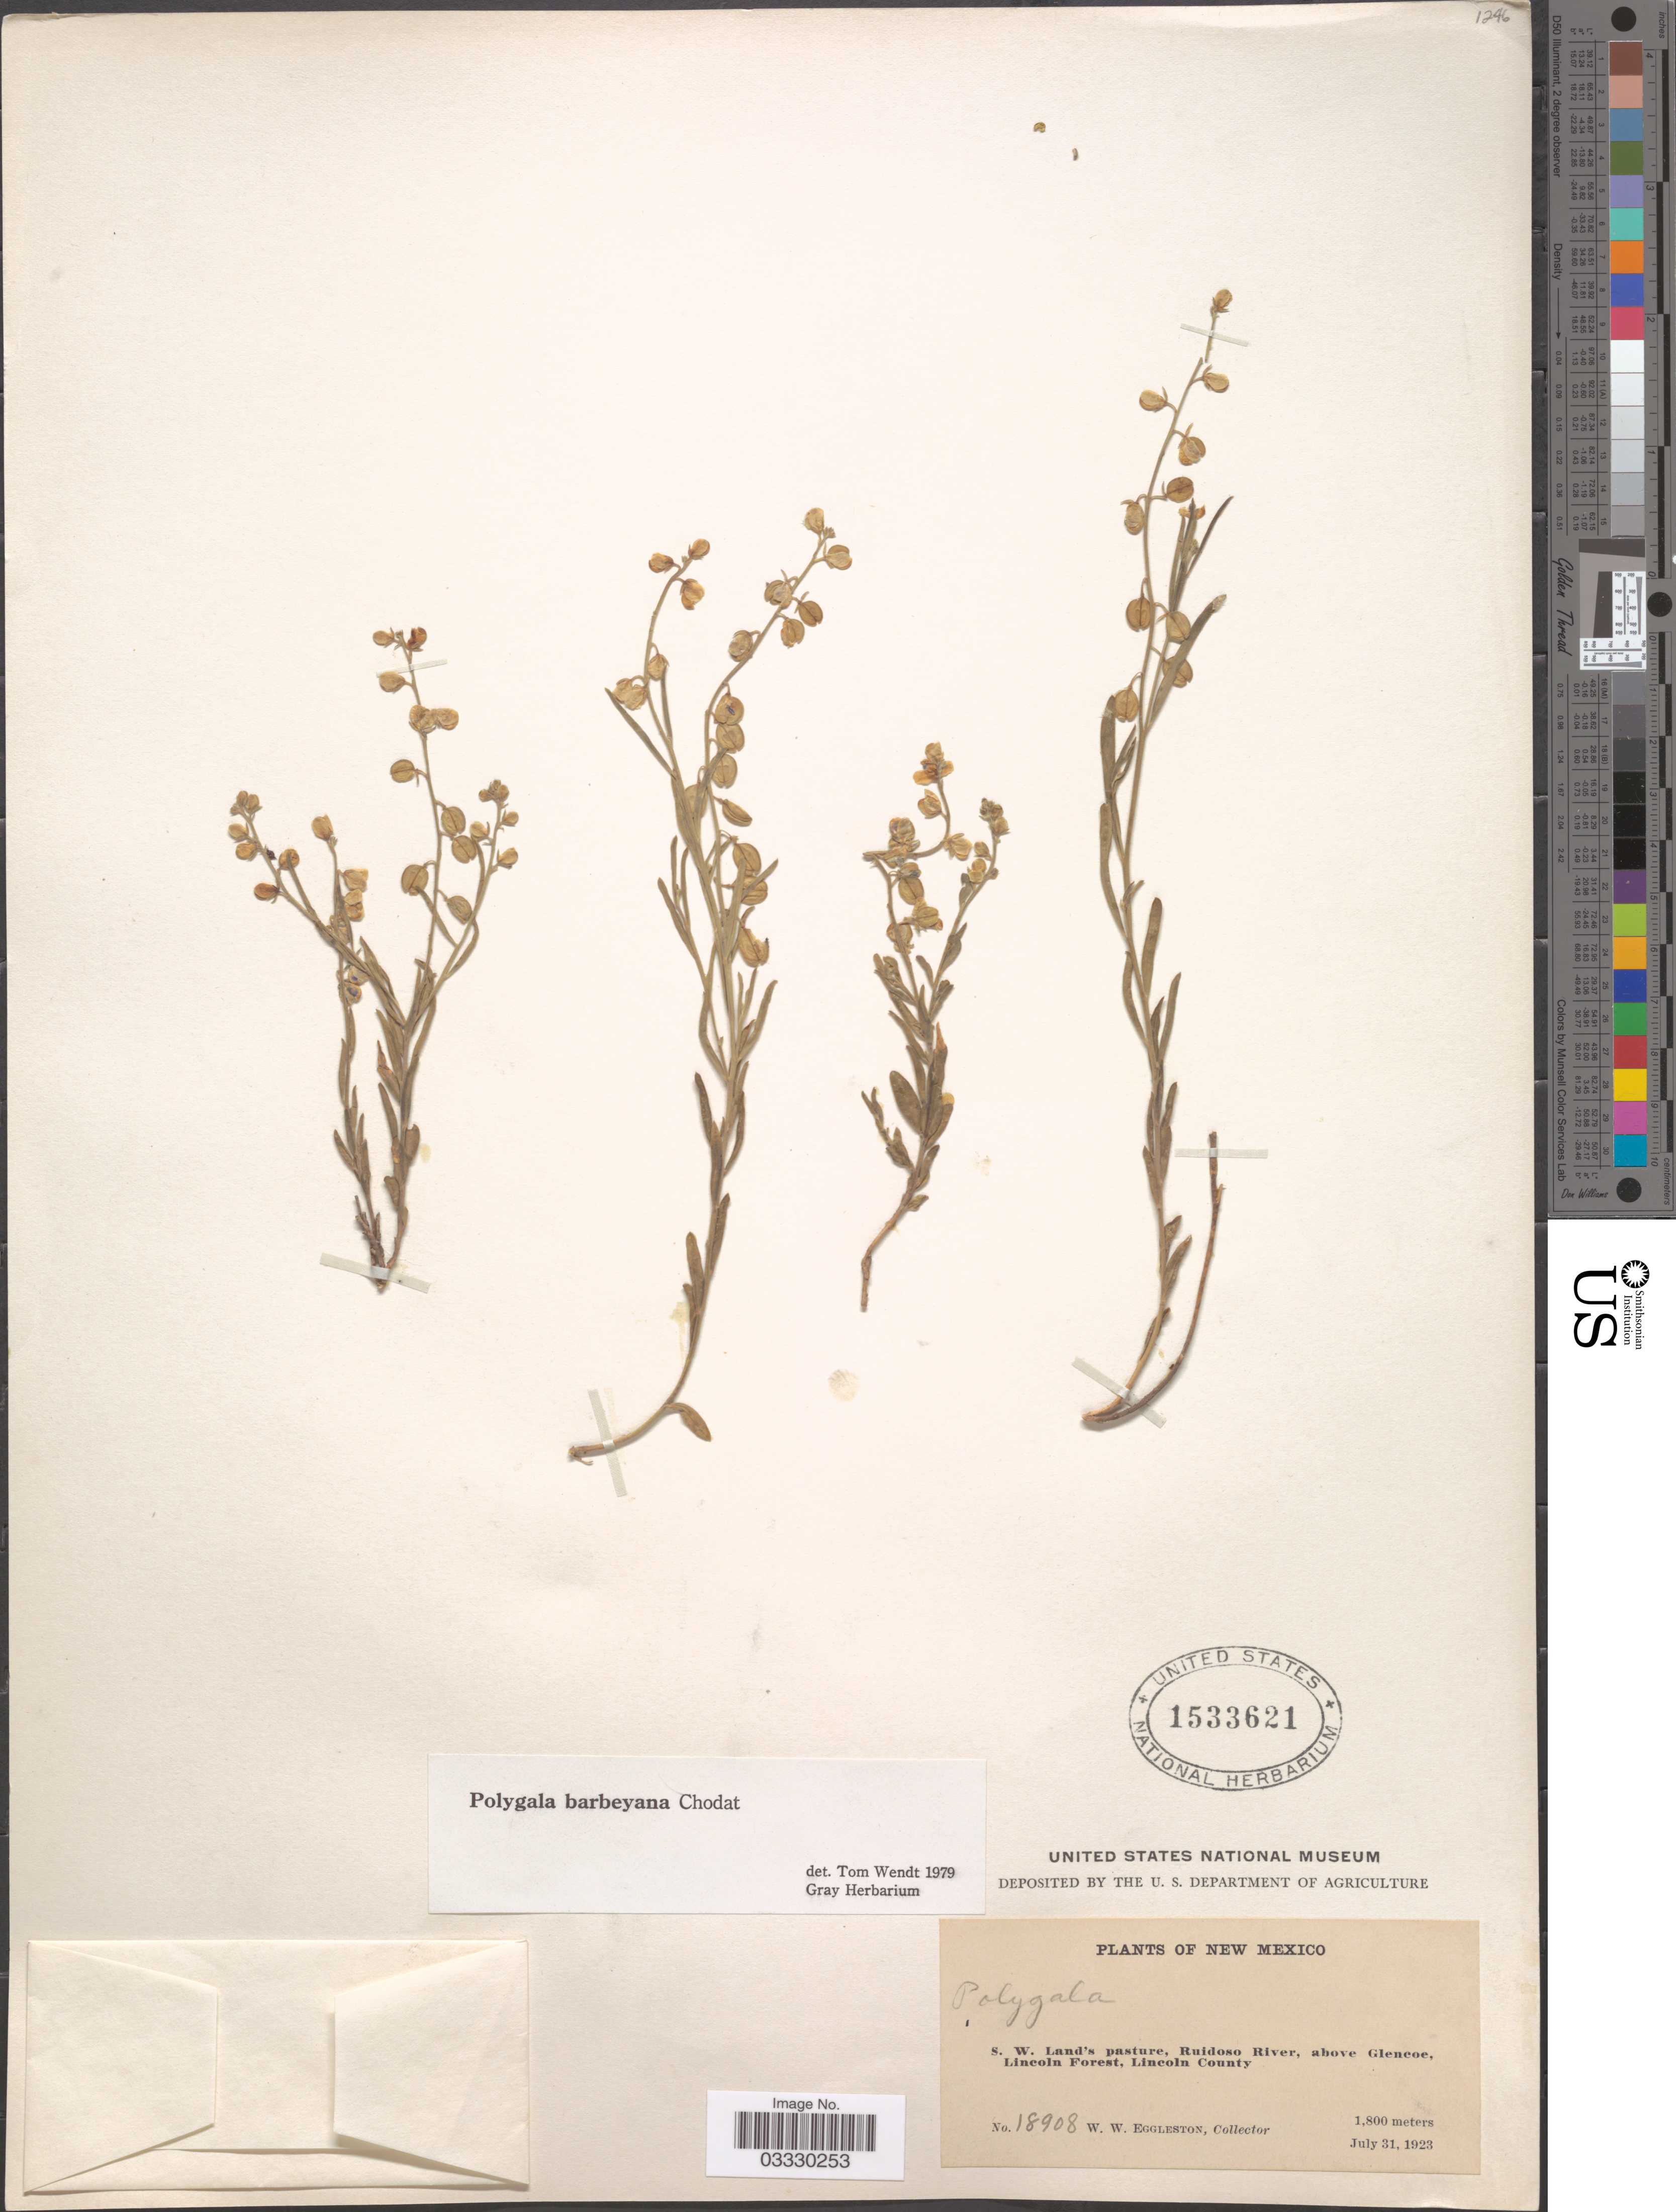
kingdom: Plantae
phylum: Tracheophyta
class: Magnoliopsida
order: Fabales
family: Polygalaceae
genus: Hebecarpa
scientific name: Hebecarpa barbeyana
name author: (Chodat) J.R. Abbott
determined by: Strong, Mark T., (BOT), Smithsonian Institution - National Museum of Natural History (UNITED STATES)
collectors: W. W. Eggleston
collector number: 18908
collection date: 1923-07-31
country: United States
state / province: New Mexico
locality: S. W. Land's pasture, Ruidoso River, above Glencoe, Lincoln Forest, Lincoln County.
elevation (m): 1800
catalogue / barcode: US 1533621